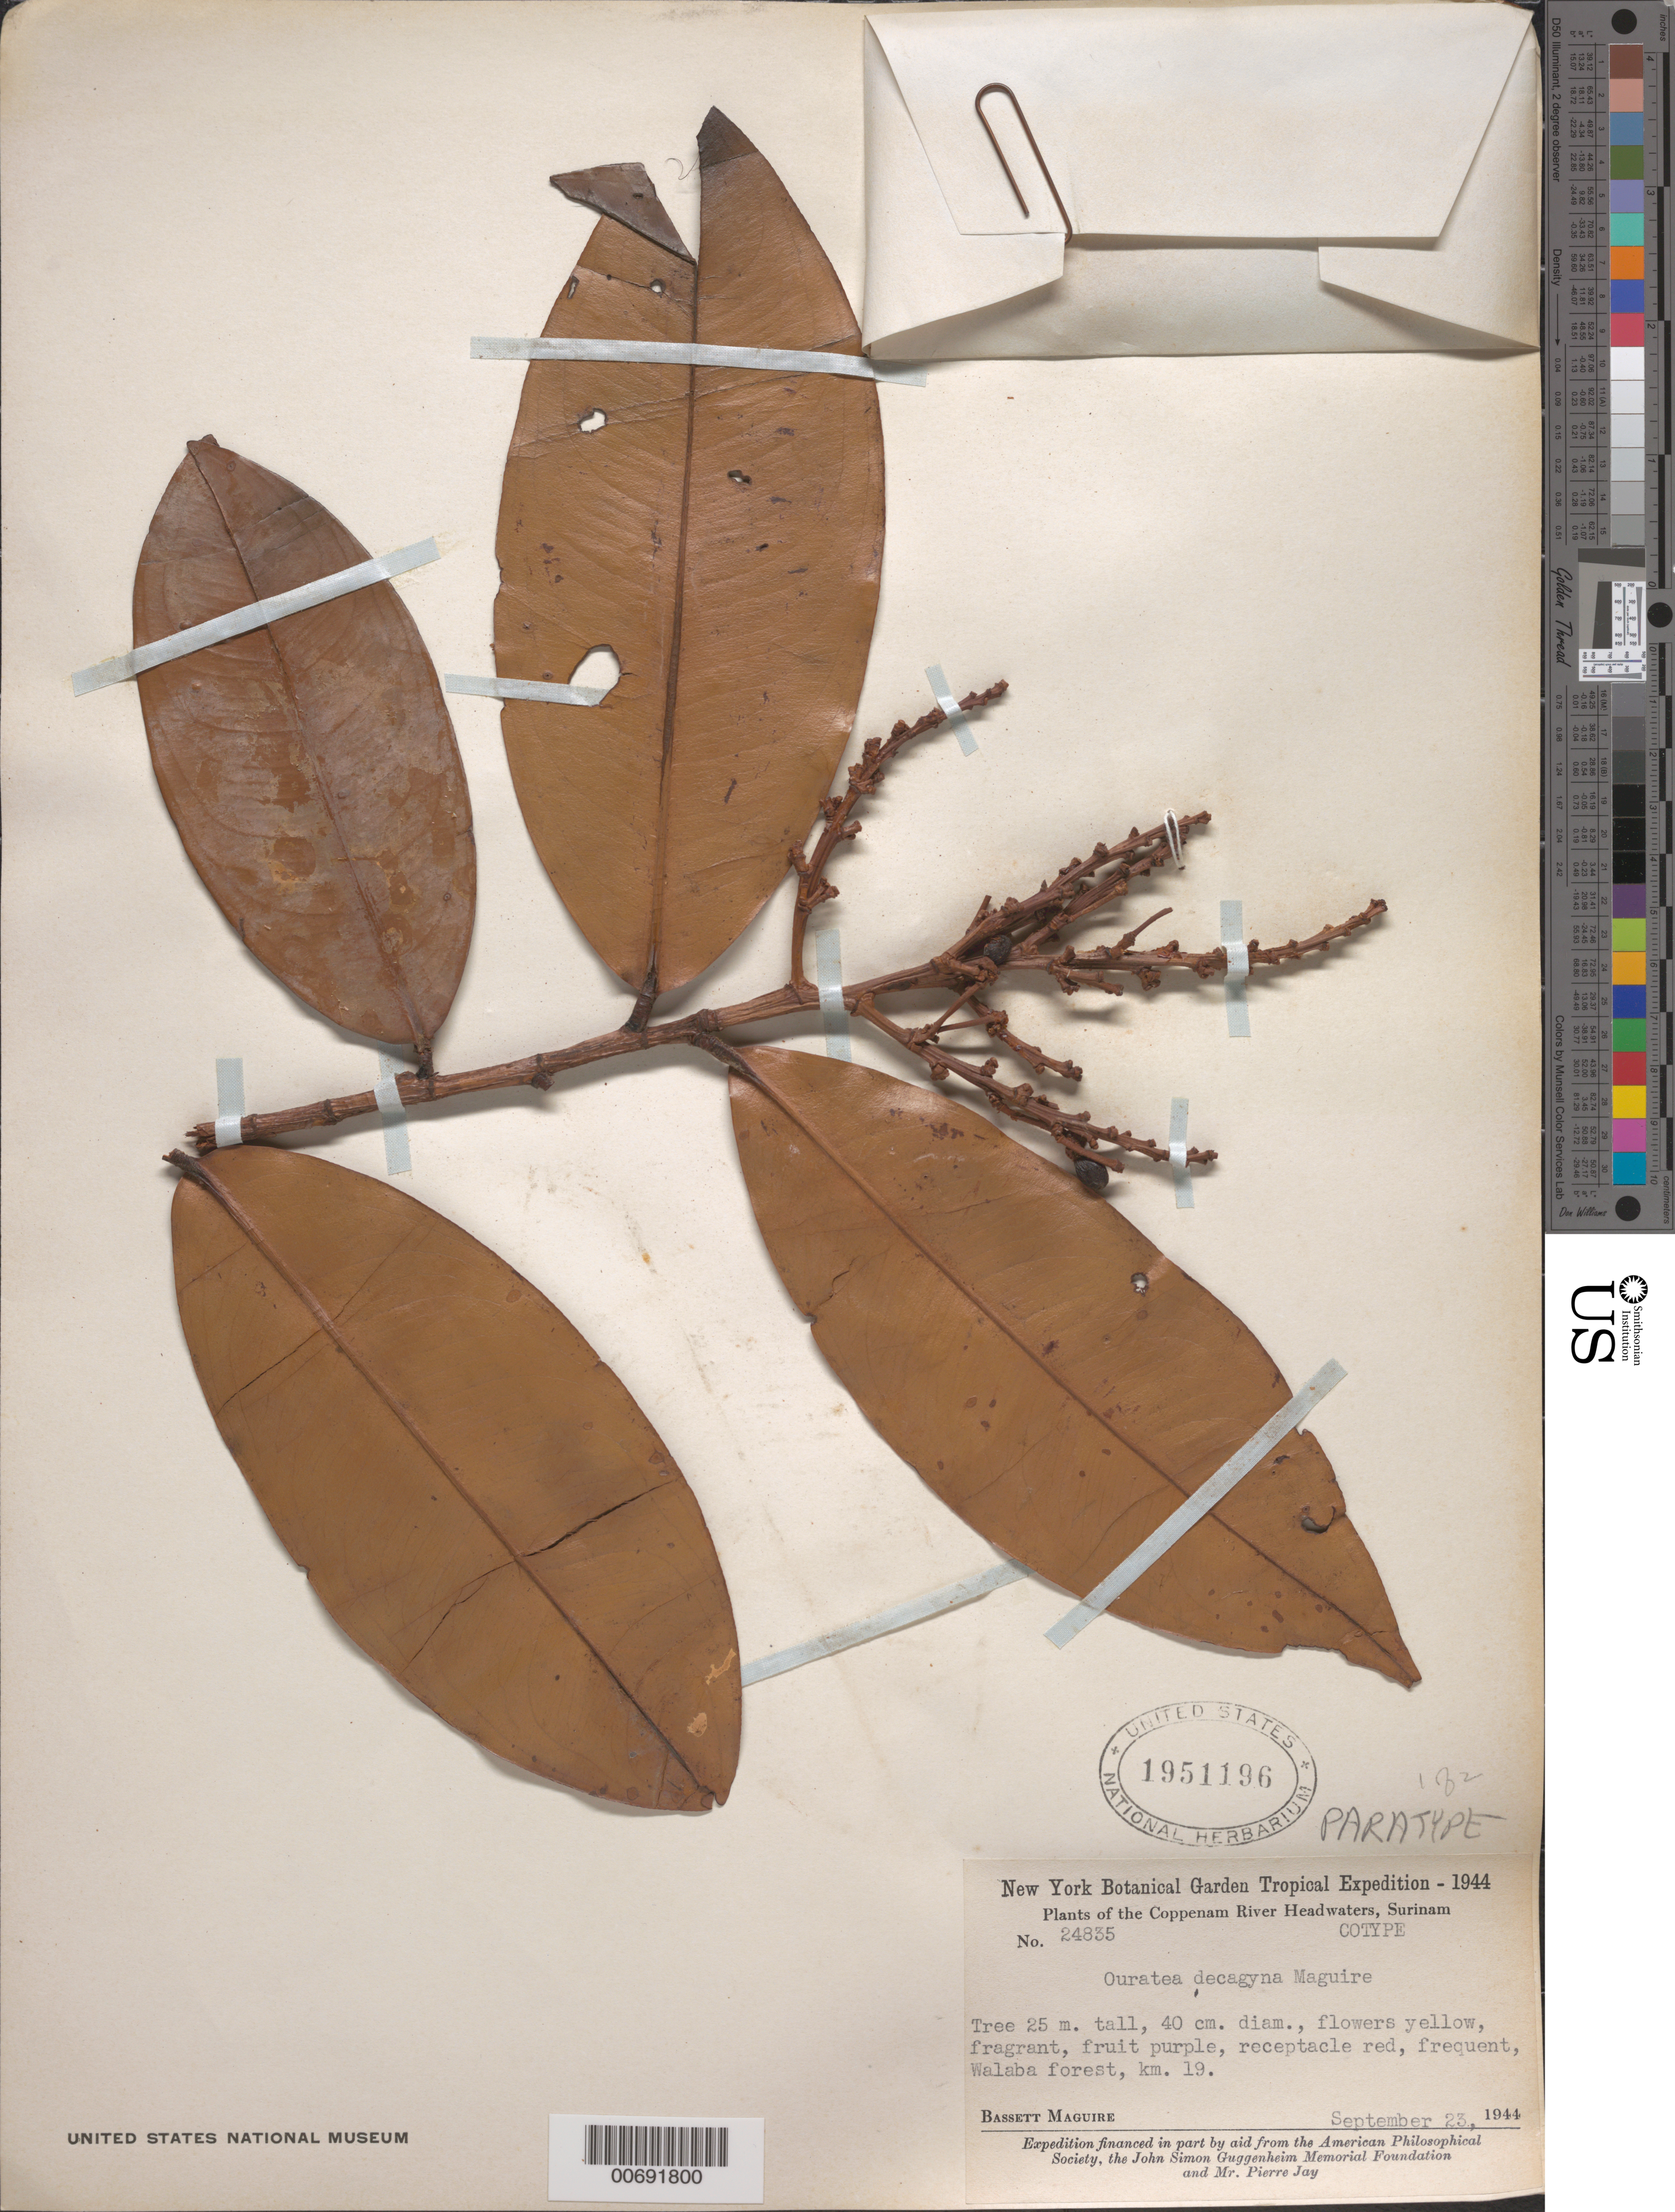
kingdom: Plantae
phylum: Tracheophyta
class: Magnoliopsida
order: Malpighiales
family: Ochnaceae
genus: Ouratea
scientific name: Ouratea decagyna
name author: Maguire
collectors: B. Maguire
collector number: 24835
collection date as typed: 23-Sep-44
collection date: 1944-09-23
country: Suriname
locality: Coppenam River Headwaters, km 19; line between no. 5 and 4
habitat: Wallaba forest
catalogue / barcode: US 1951196